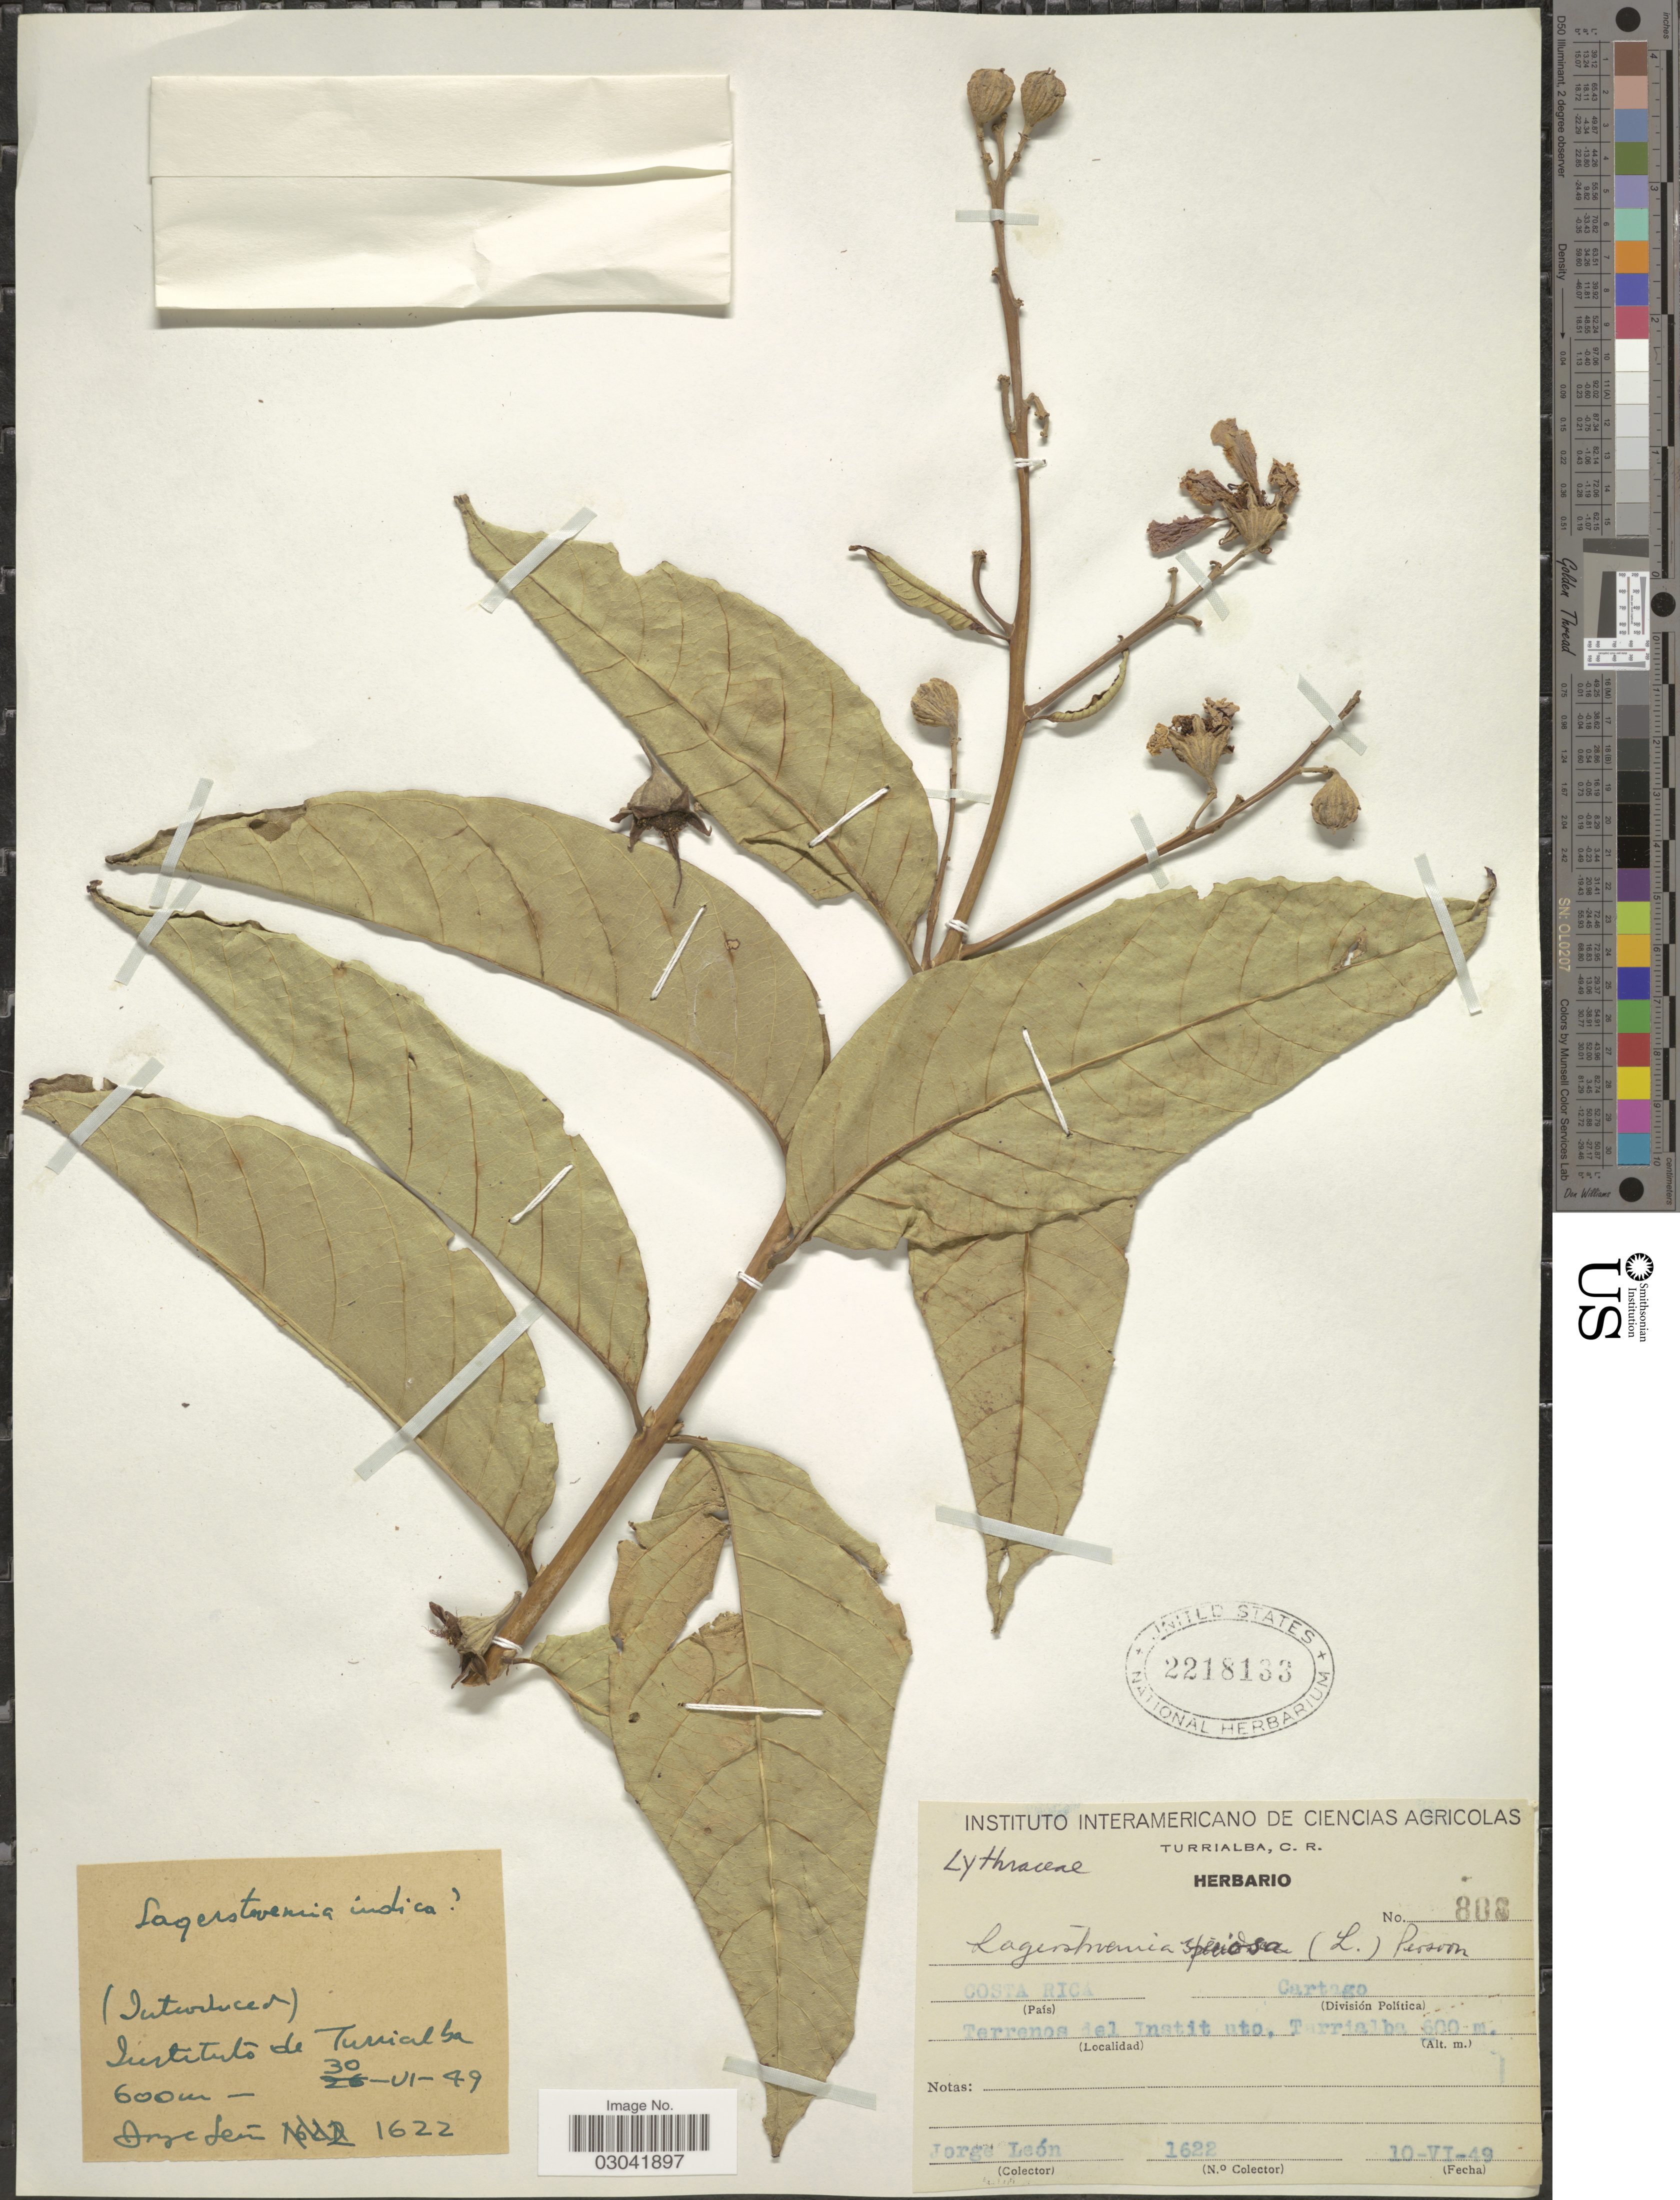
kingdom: Plantae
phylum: Tracheophyta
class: Magnoliopsida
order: Myrtales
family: Lythraceae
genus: Lagerstroemia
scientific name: Lagerstroemia speciosa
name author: (L.) Pers.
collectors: J. León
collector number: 1622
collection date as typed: Transcribed d/m/y: 10/6/49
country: Costa Rica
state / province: Cartago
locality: Terrenos del Instituto, Turrialba.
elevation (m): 600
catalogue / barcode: US 2218133